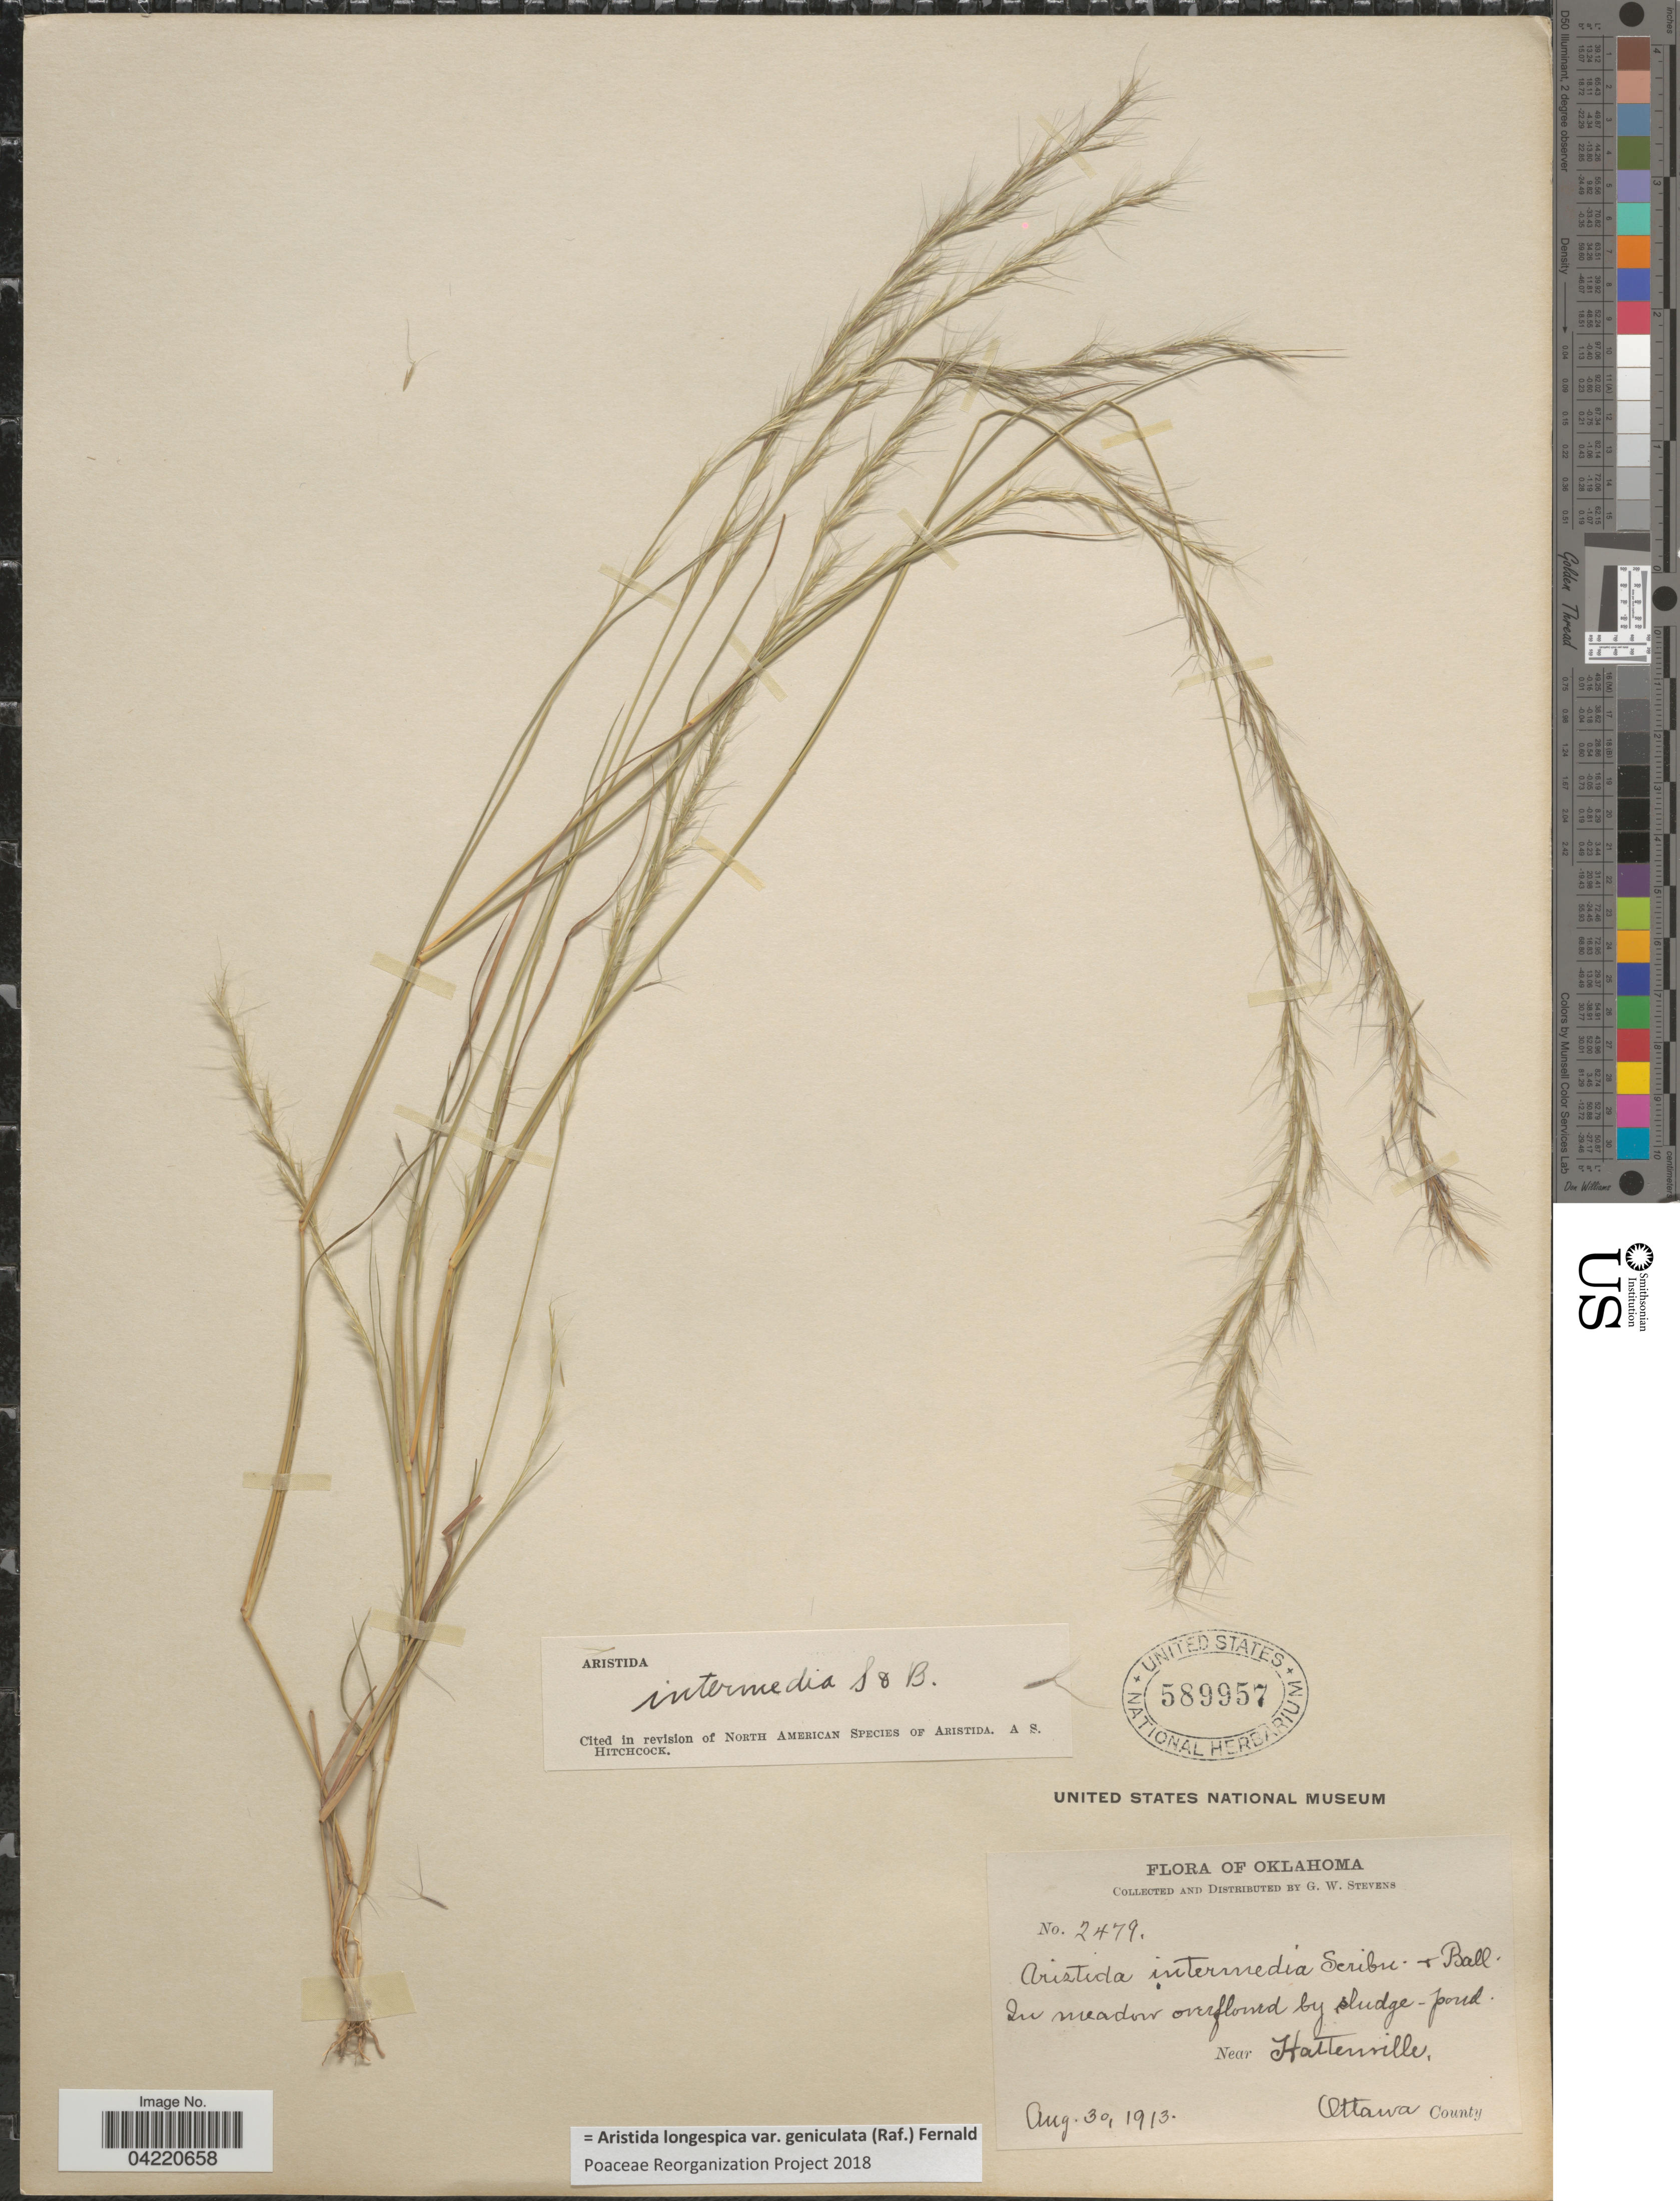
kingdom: Plantae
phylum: Tracheophyta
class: Liliopsida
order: Poales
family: Poaceae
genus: Aristida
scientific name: Aristida longespica var. geniculata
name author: (Raf.) Fernald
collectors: G. W. Stevens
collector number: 2479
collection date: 1913-08-30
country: United States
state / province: Oklahoma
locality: Near Hattenville, Ottawa County.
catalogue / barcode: US 589957